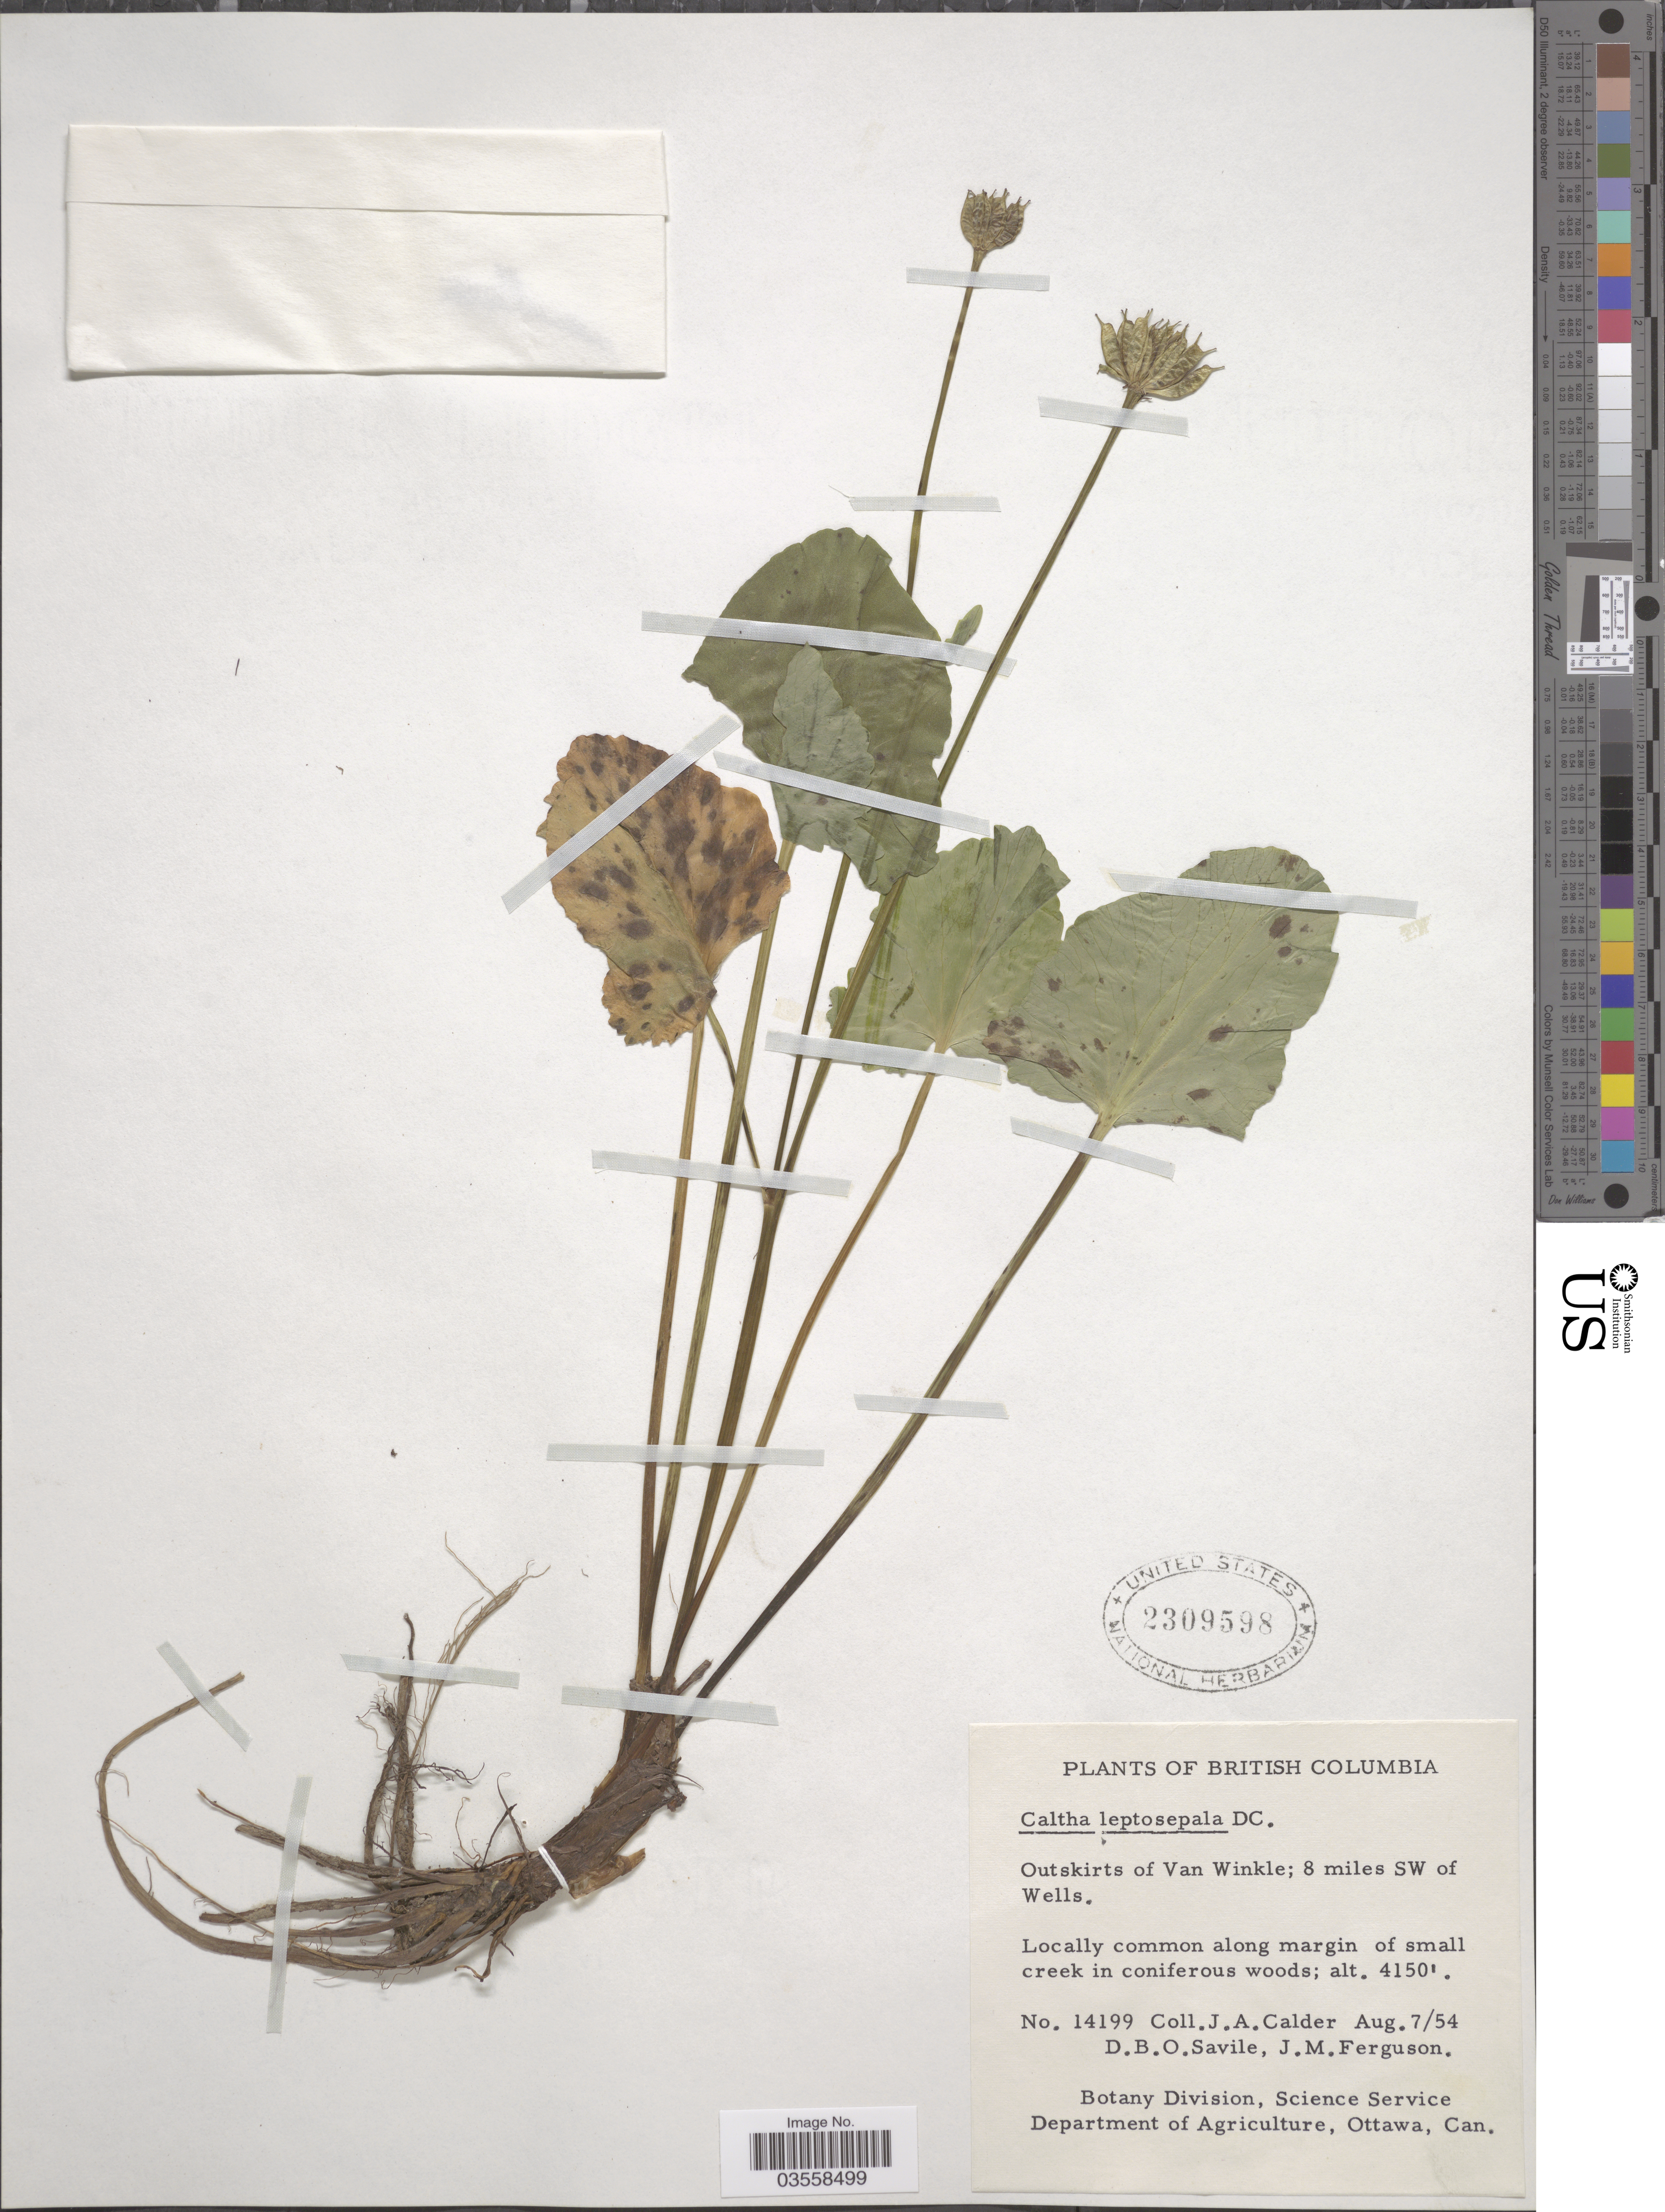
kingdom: Plantae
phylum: Tracheophyta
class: Magnoliopsida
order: Ranunculales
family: Ranunculaceae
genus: Caltha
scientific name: Caltha leptosepala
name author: DC.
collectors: J. A. Calder, D. Savile & J. M. Ferguson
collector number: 14199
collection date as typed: Transcribed d/m/y: 7/8/54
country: Canada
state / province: British Columbia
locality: Outskirts of Van Winkle; 8 miles SW of Wells.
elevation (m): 1265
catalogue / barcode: US 2309598